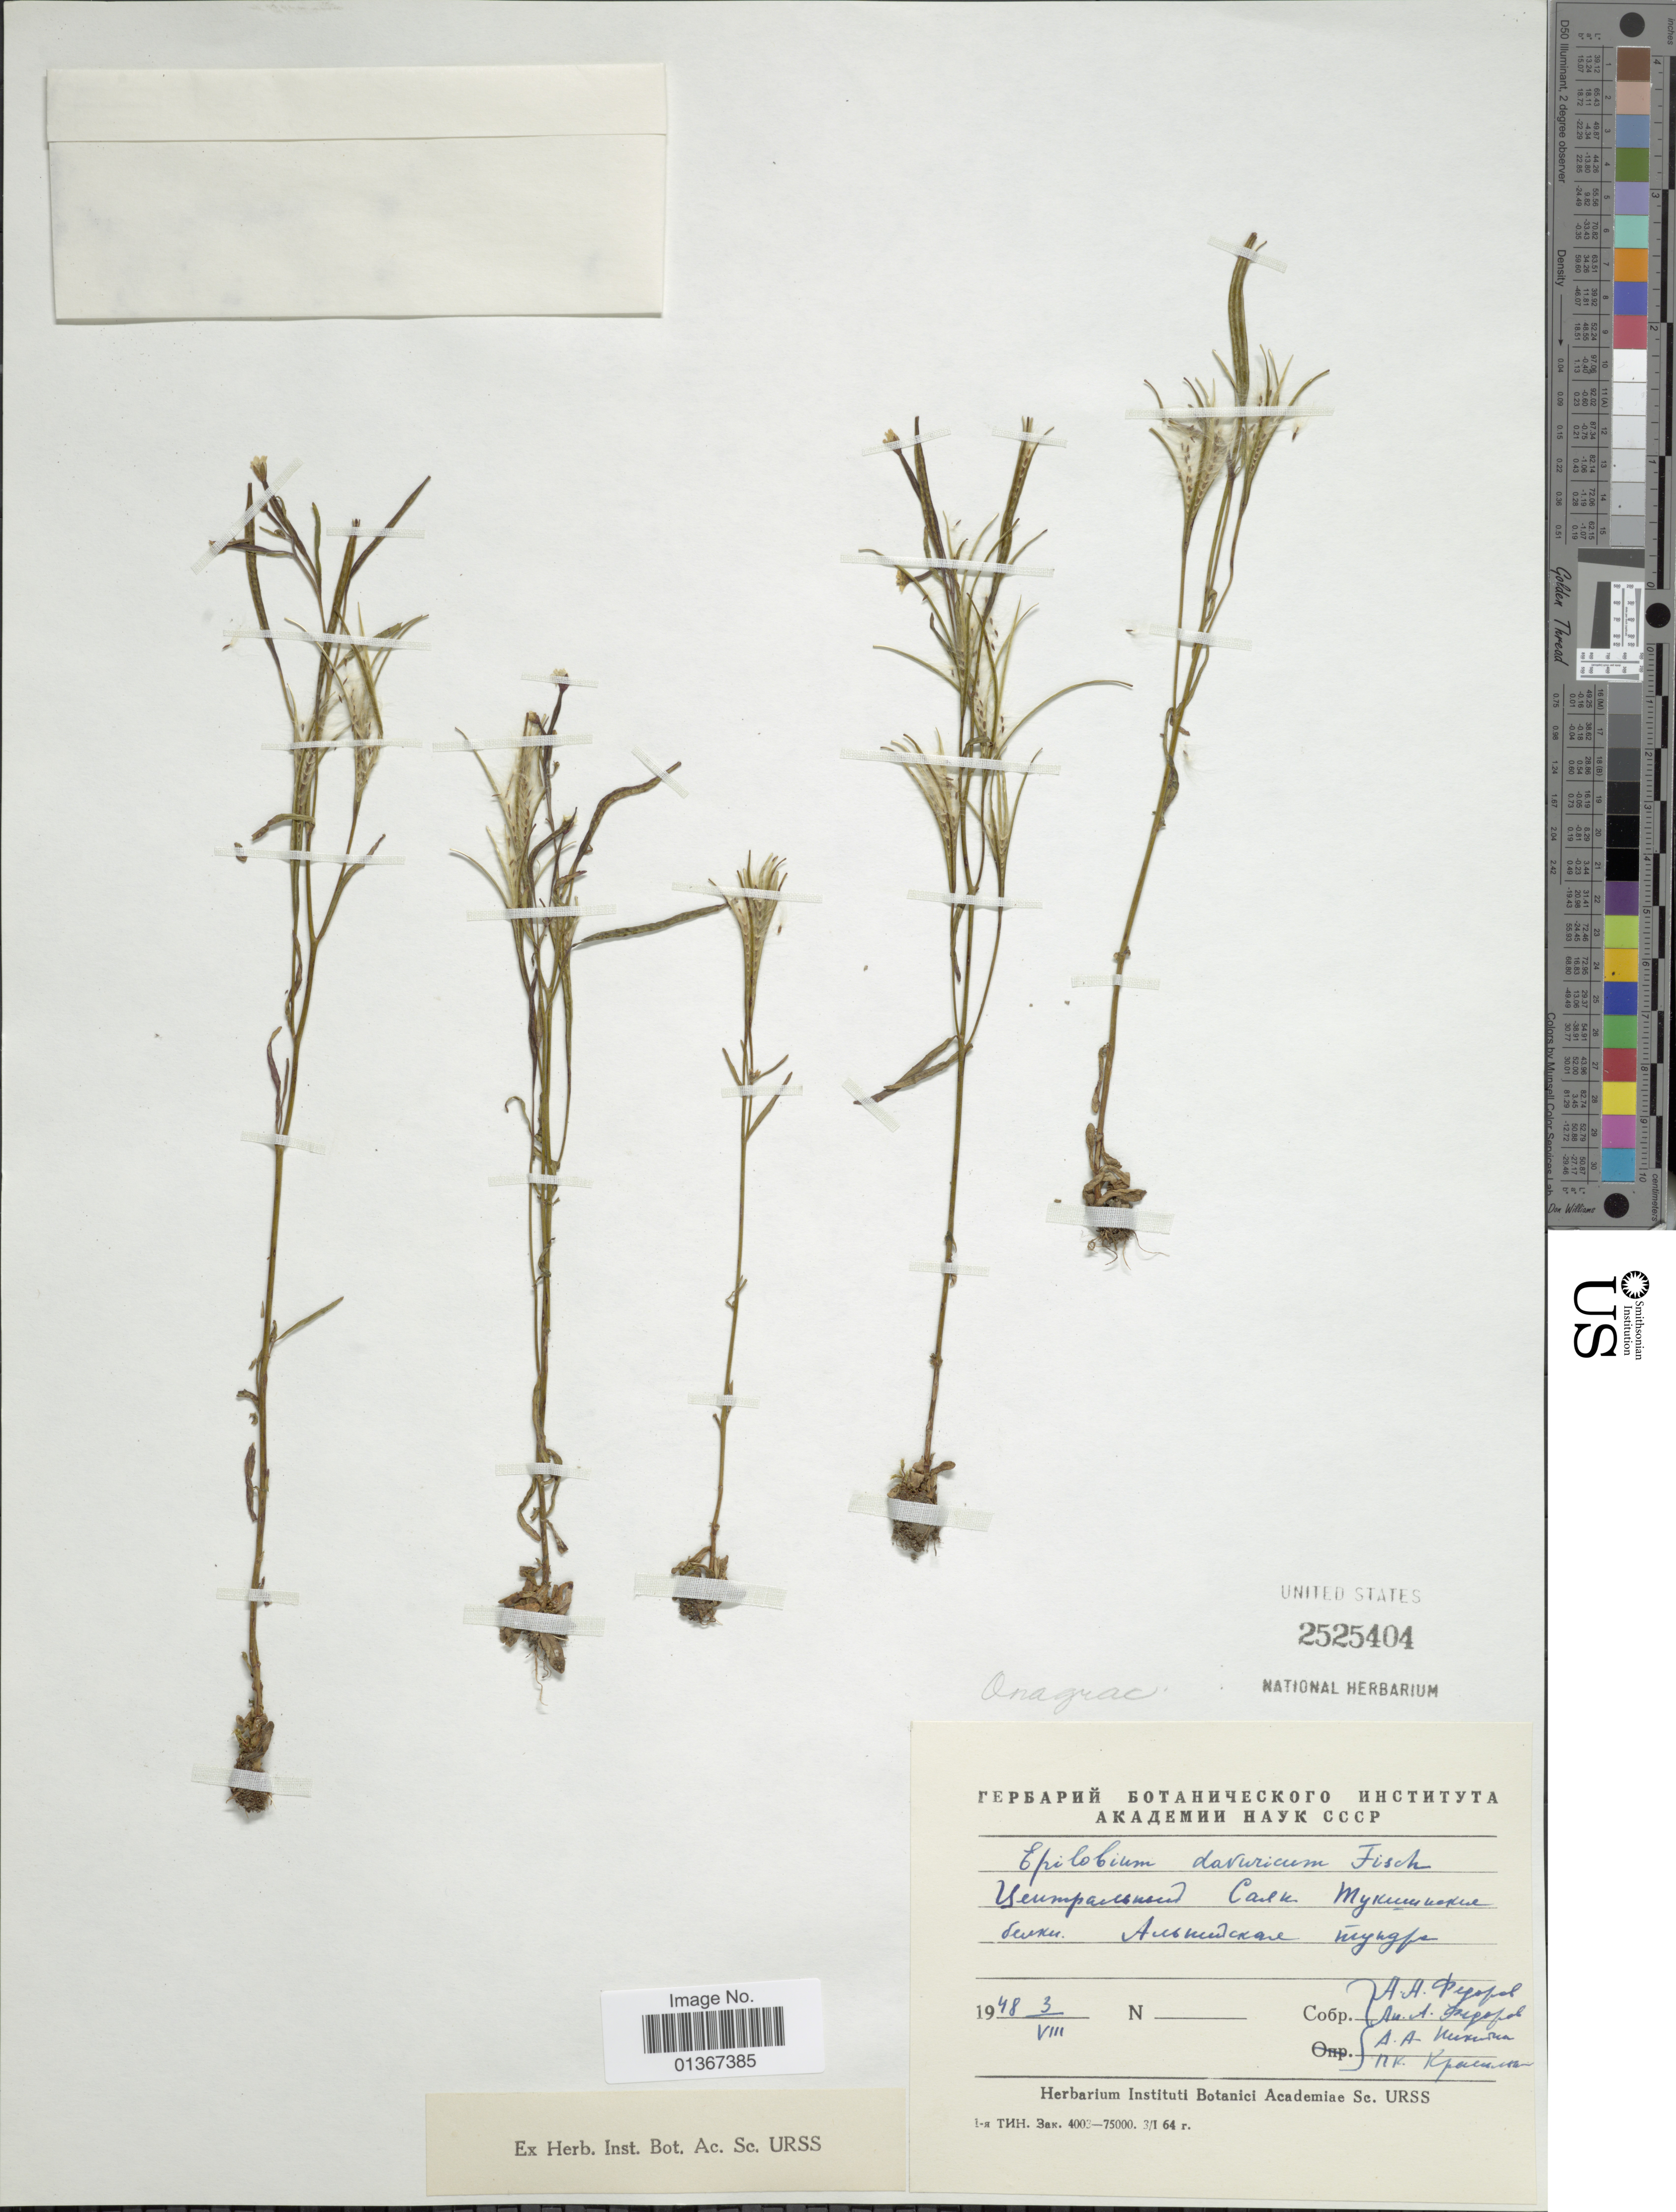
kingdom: Plantae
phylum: Tracheophyta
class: Magnoliopsida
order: Myrtales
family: Onagraceae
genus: Epilobium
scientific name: Epilobium davuricum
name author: Fisch. ex Hornem.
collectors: A. Fedorov, A. Nikitin & P. Krasilov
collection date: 1948-08-03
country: Russian Federation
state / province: Tuva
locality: Central Sayan.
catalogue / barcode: US 2525404